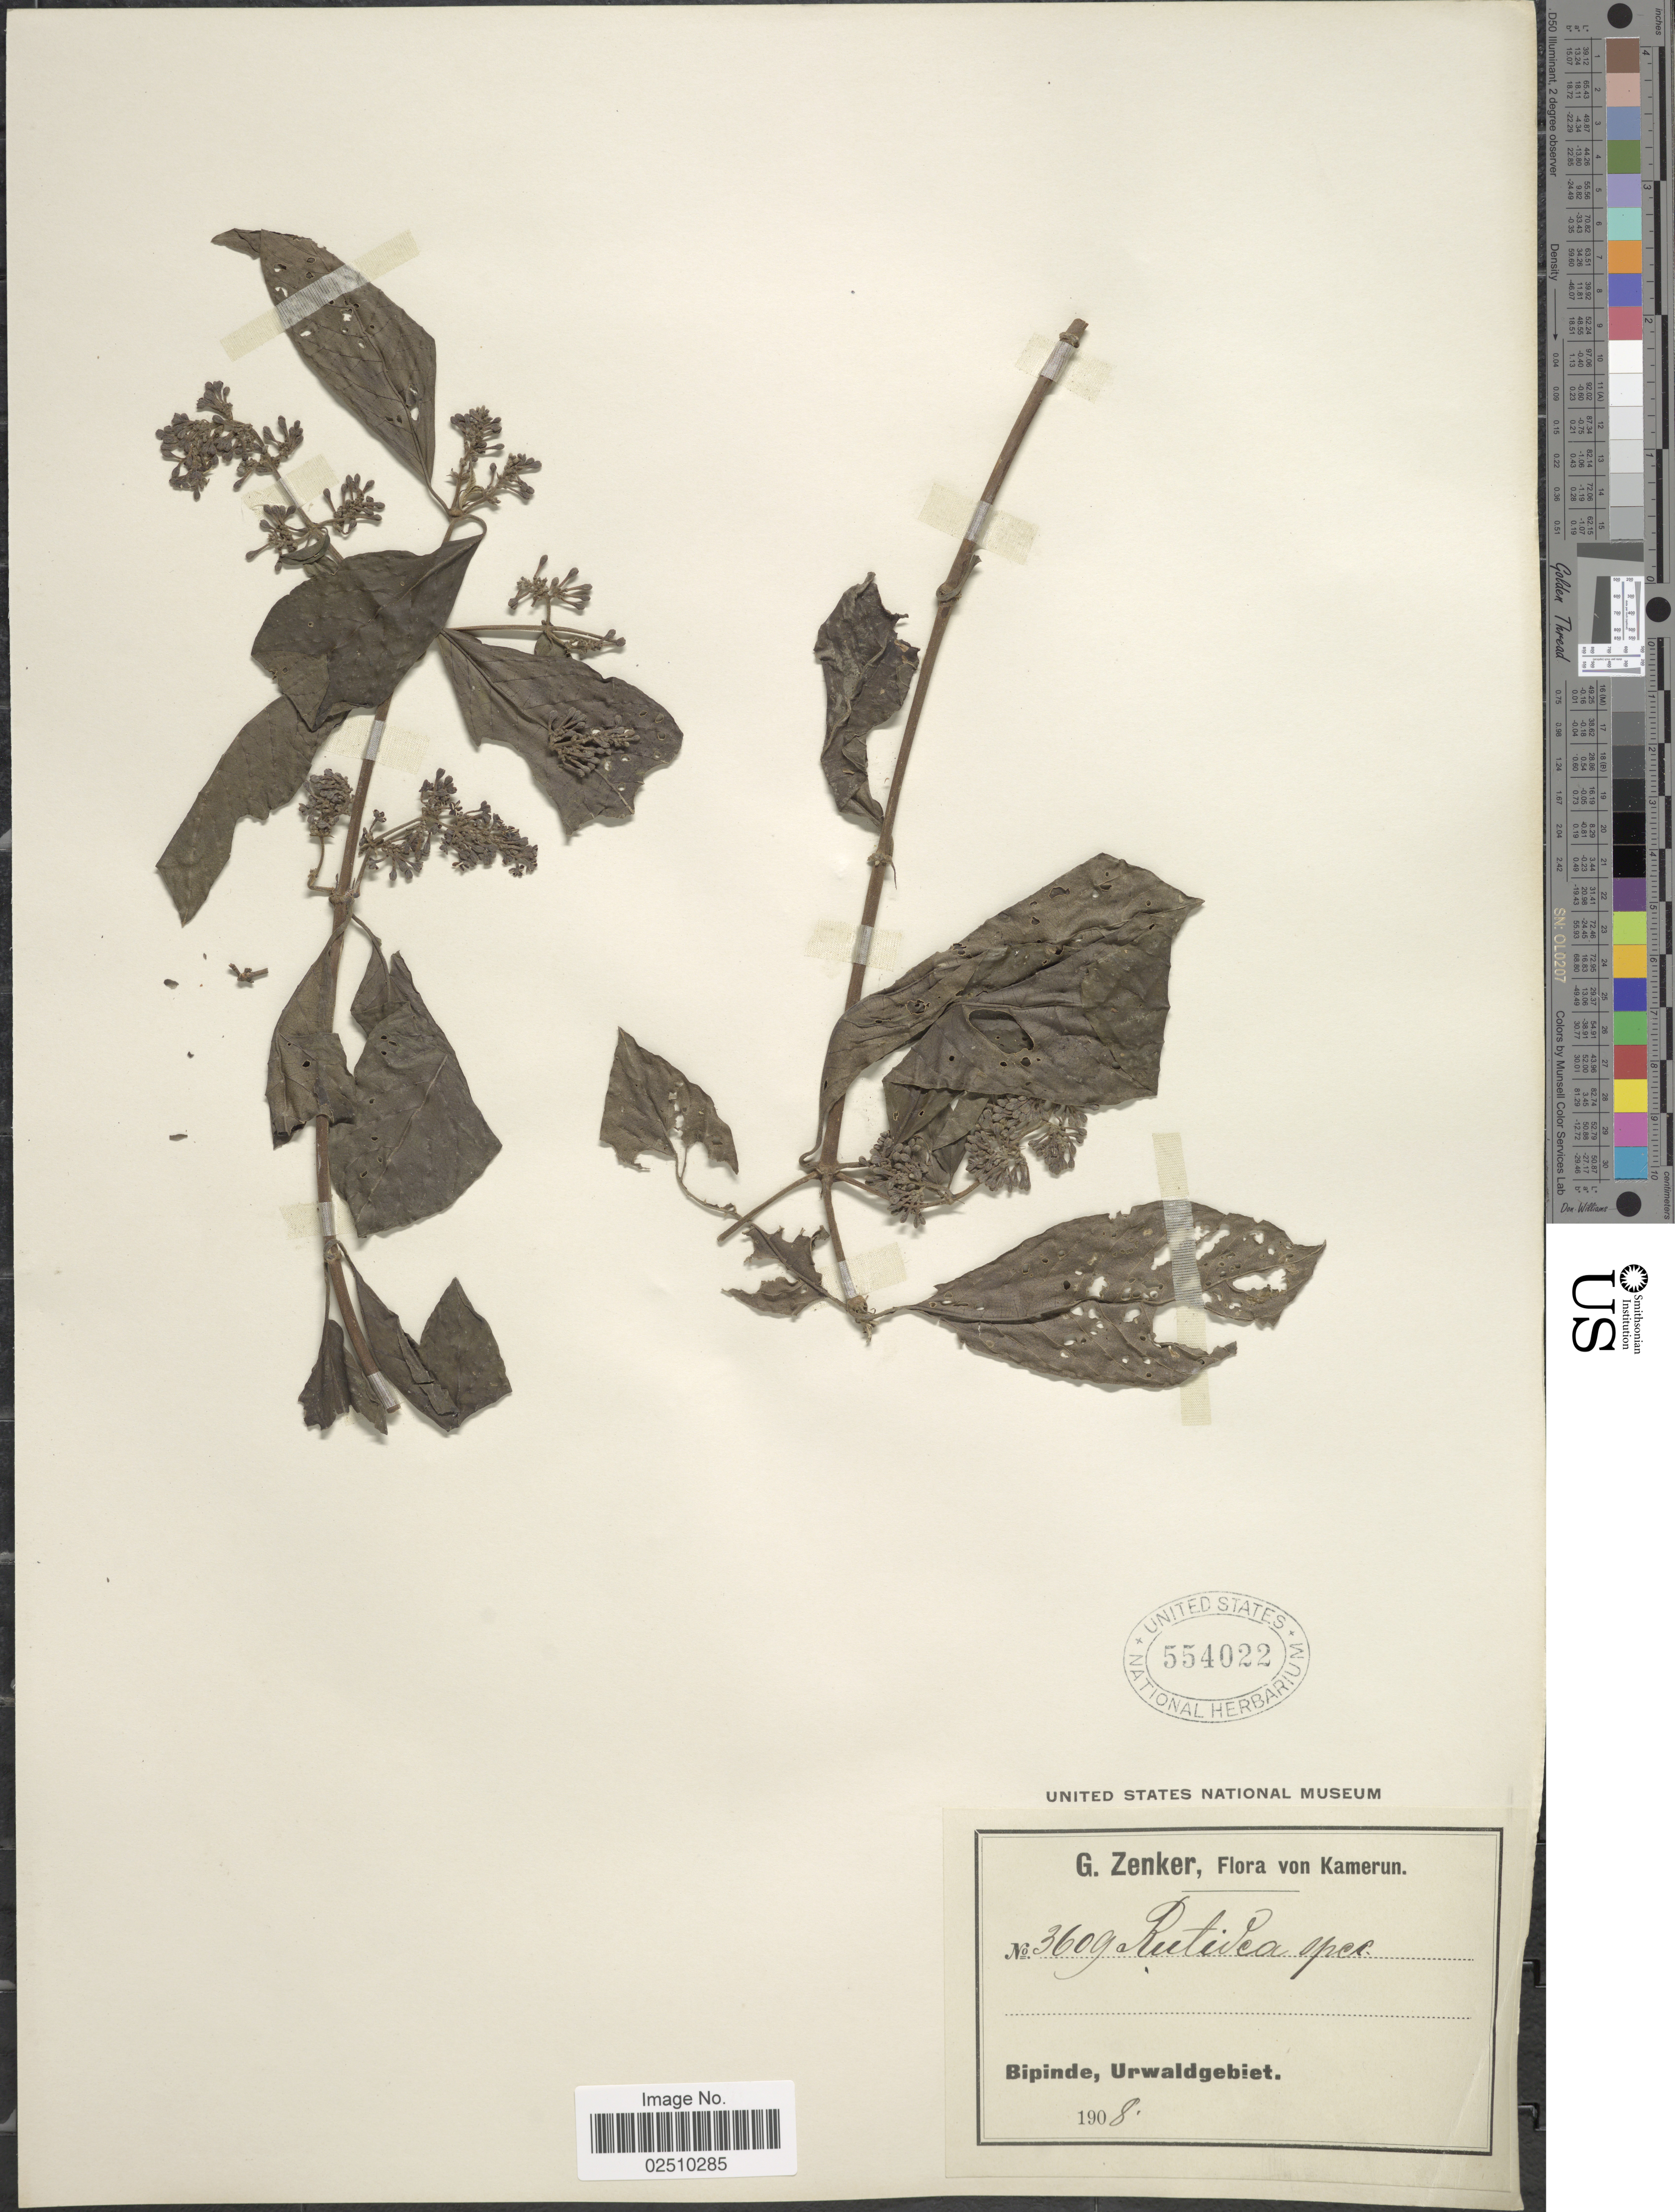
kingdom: Plantae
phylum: Tracheophyta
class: Magnoliopsida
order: Gentianales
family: Rubiaceae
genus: Rutidea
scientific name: Rutidea sp.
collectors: G. A. Zenker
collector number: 3609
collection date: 1908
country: Cameroon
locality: Kamerun. Bipinde, Urwaldgebiet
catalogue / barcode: US 554022